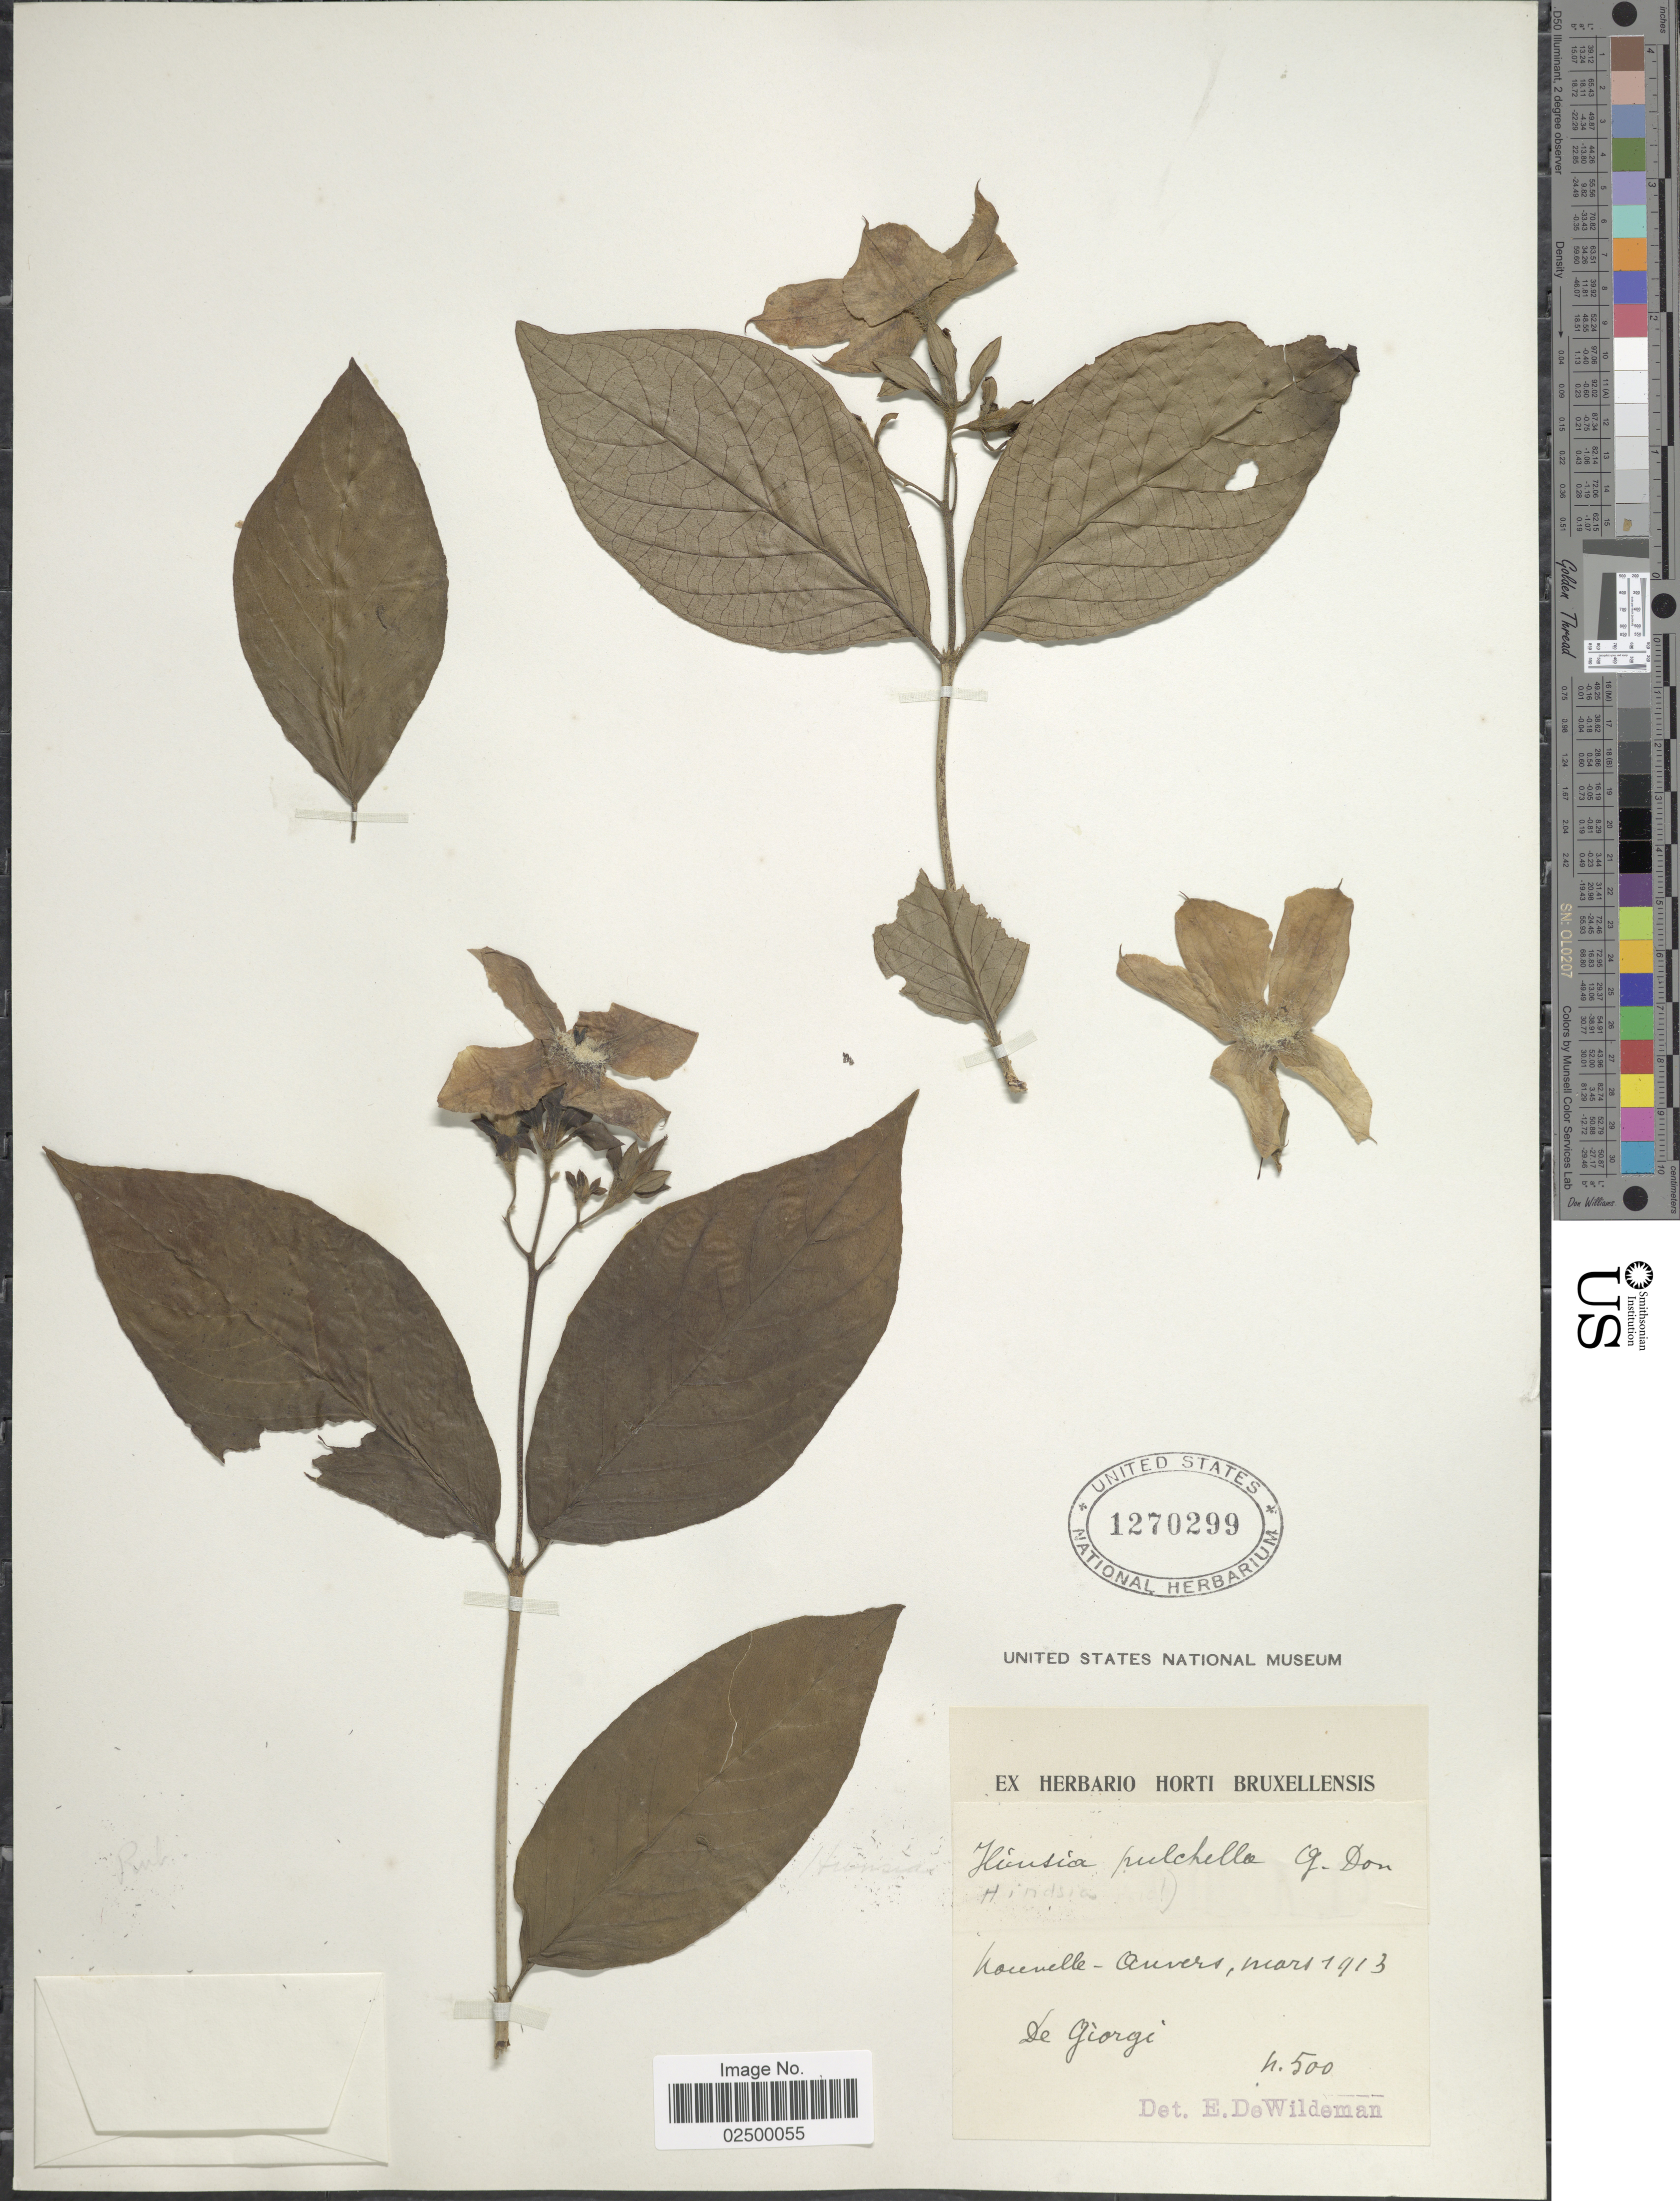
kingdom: Plantae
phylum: Tracheophyta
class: Magnoliopsida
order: Gentianales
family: Rubiaceae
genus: Heinsia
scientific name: Heinsia pulchella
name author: K. Schum.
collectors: D. Giorgi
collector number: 500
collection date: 1913-03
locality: Nouvelle-Quvers [interpreted]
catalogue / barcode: US 1270299